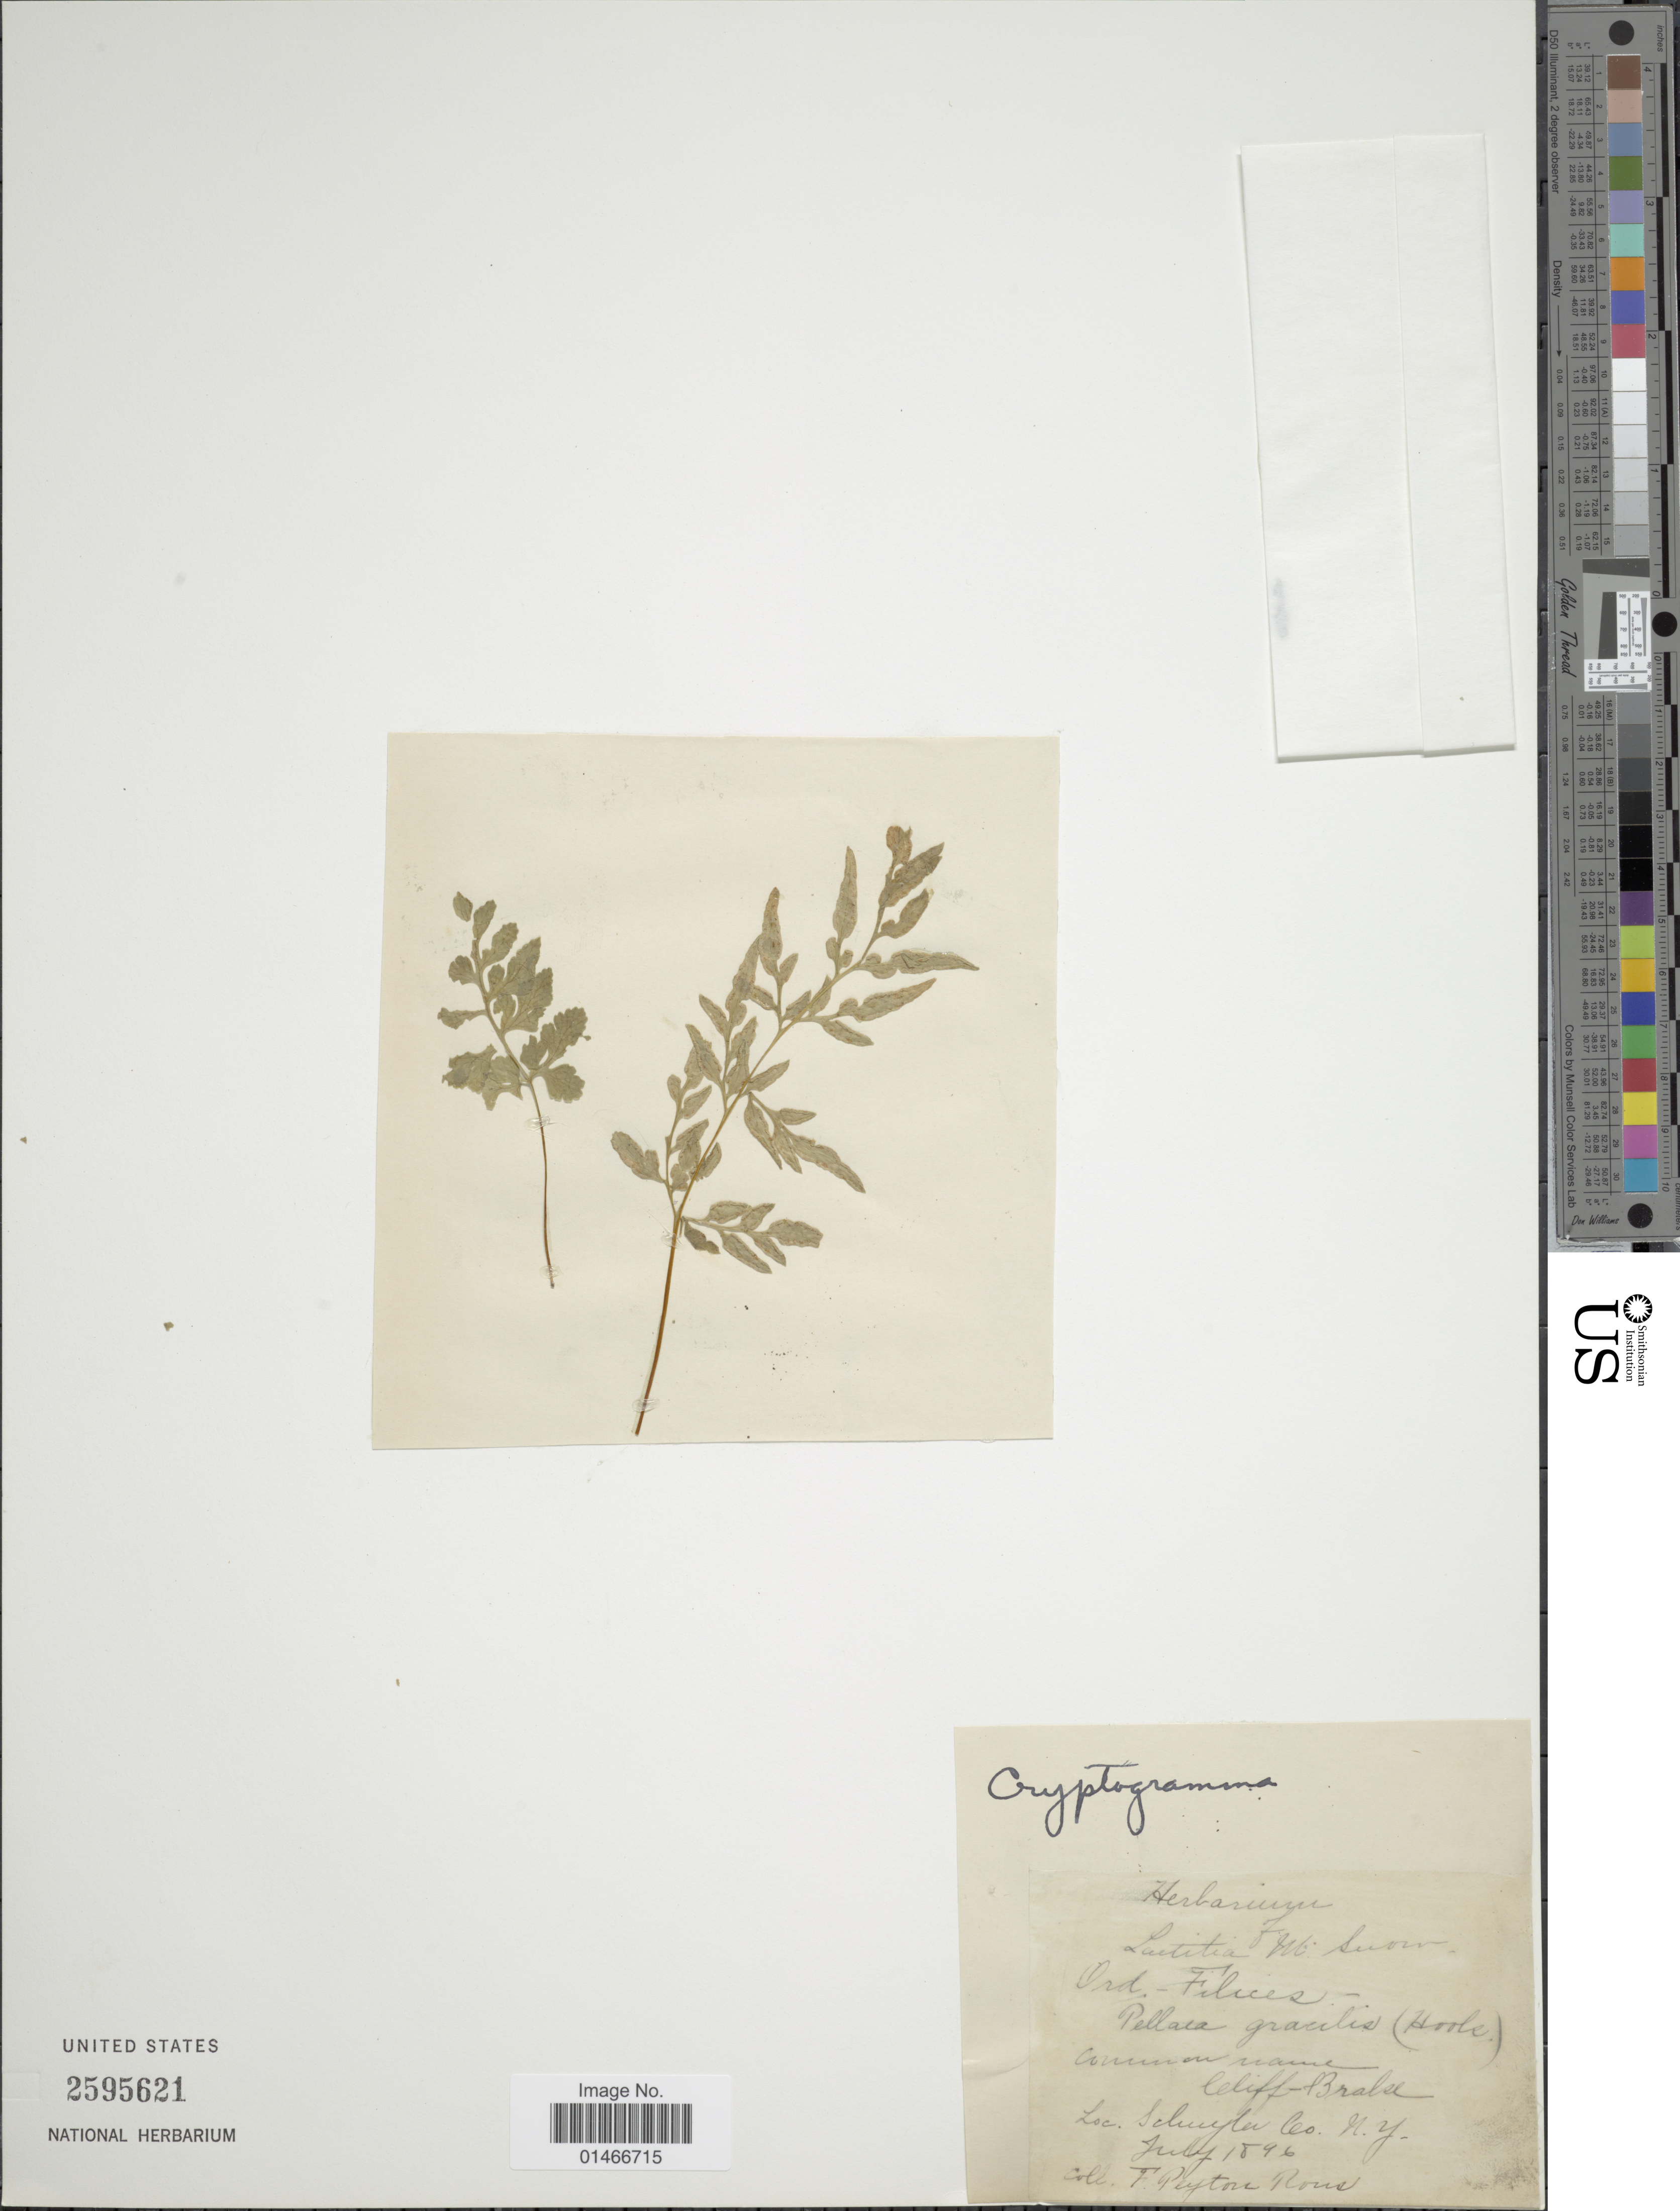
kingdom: Plantae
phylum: Tracheophyta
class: Polypodiopsida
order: Polypodiales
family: Pteridaceae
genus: Cryptogramma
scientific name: Cryptogramma stelleri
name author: (S.G. Gmel.) Prantl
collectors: R. Peyton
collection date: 1896-07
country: United States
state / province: New York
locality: Cliff-Bralse. Schuyler Co. N.Y.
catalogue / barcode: US 2595621